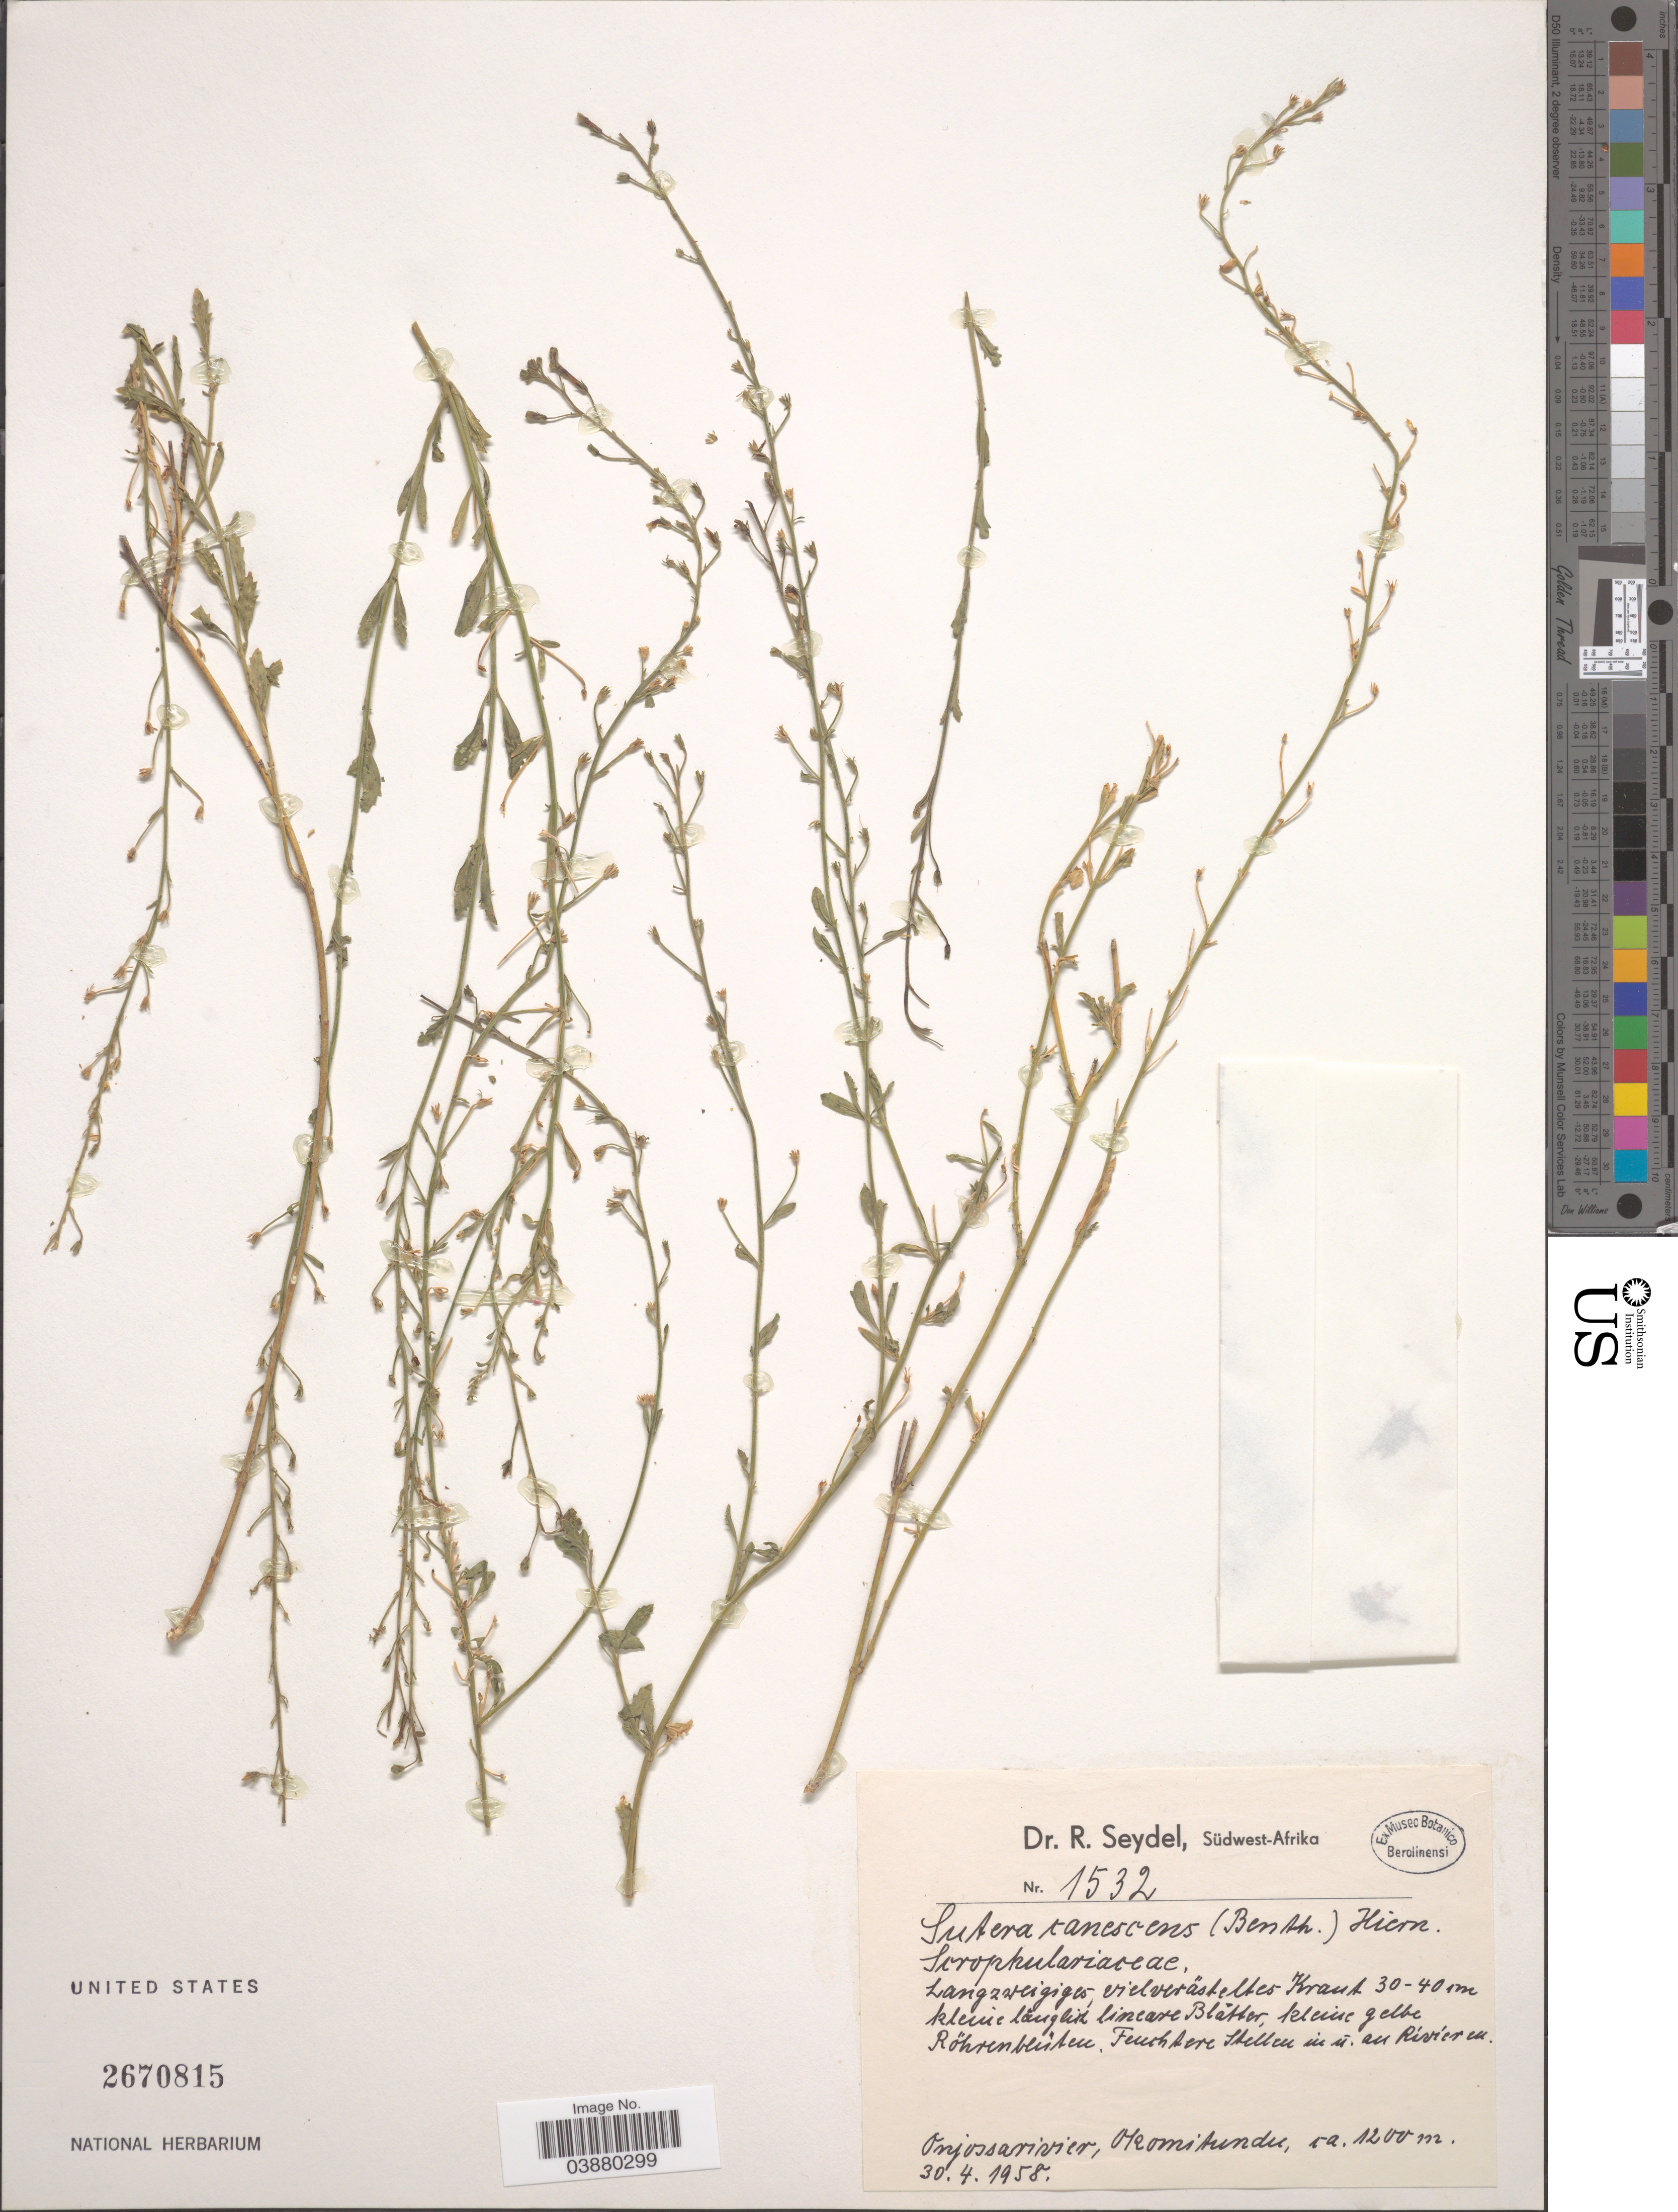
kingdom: Plantae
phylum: Tracheophyta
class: Magnoliopsida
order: Lamiales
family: Scrophulariaceae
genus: Jamesbrittenia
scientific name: Jamesbrittenia canescens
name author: (Benth.) Hilliard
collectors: R. Seydel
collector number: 1532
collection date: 1958-04-30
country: Namibia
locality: Südwest-Afrika. Onjossarivier, Okomitundu.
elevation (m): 1200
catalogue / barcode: US 2670815